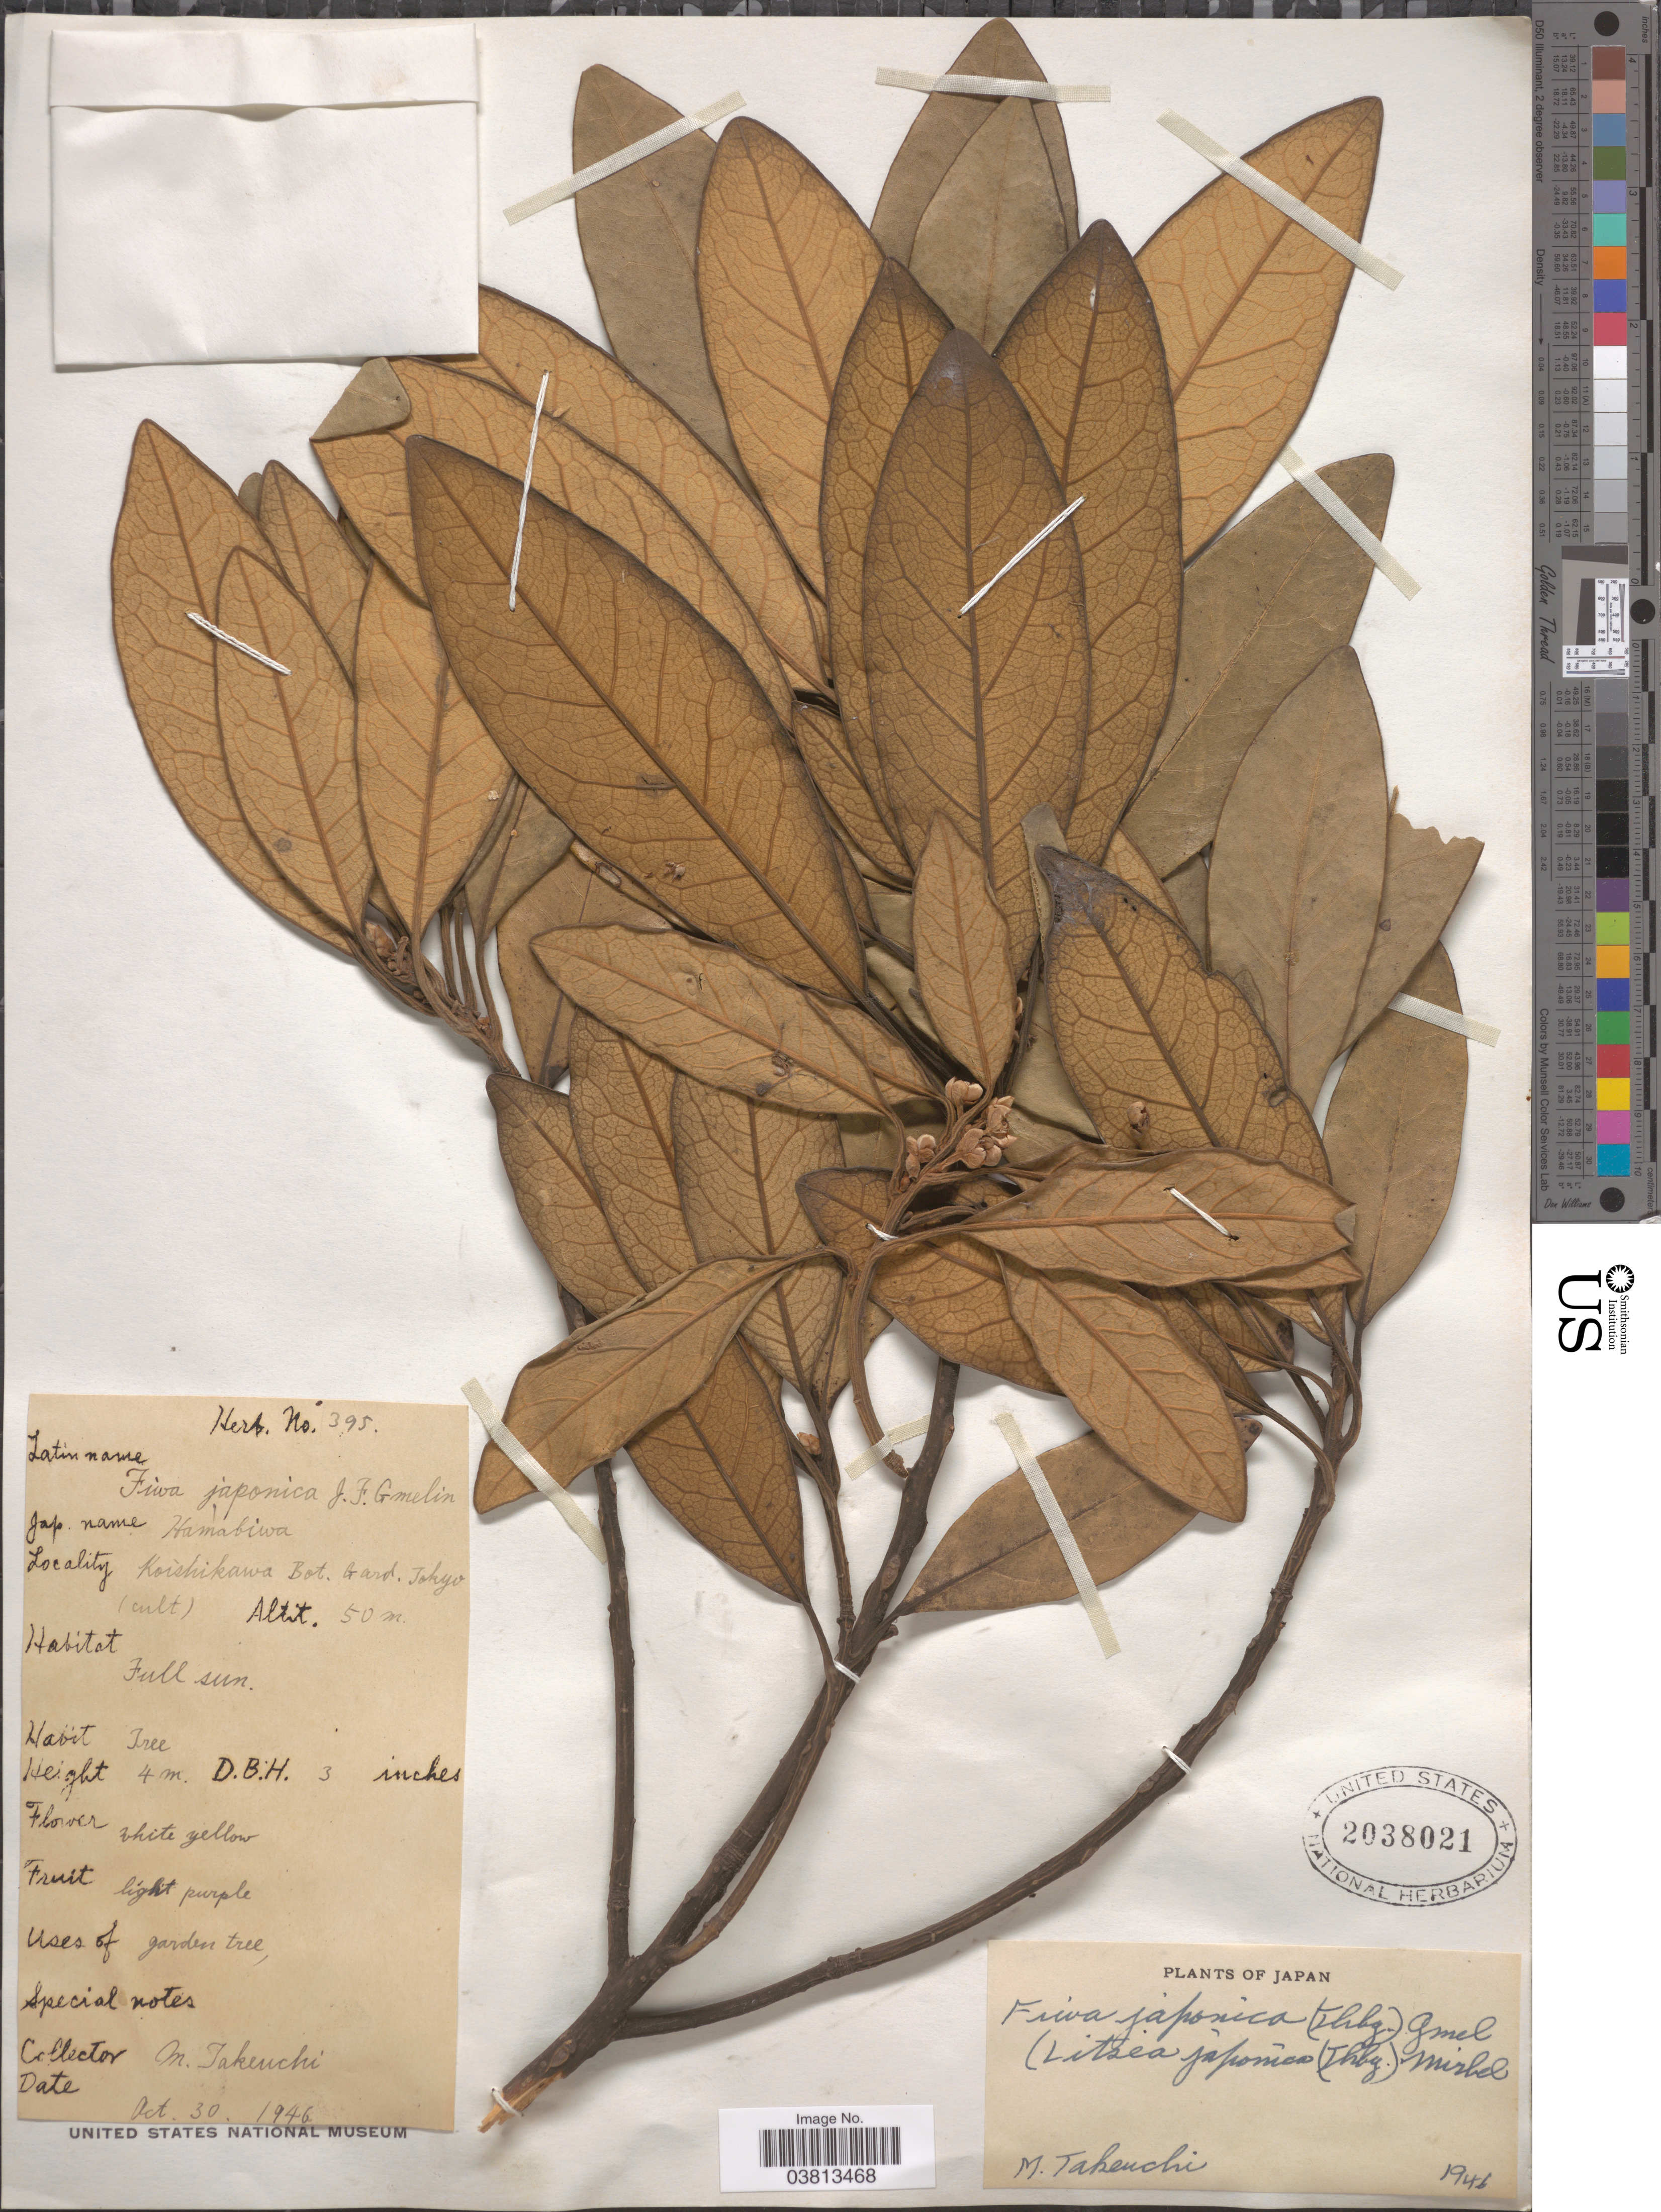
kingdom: Plantae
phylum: Tracheophyta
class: Magnoliopsida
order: Laurales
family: Lauraceae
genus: Litsea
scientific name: Litsea japonica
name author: (Thunb.) Juss.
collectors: M. Takeuchi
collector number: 395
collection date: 1946-10-30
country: Japan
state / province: Tokyo, Federal City of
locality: Koishikawa Bot. Gard. Tokyo.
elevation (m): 50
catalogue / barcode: US 2038021